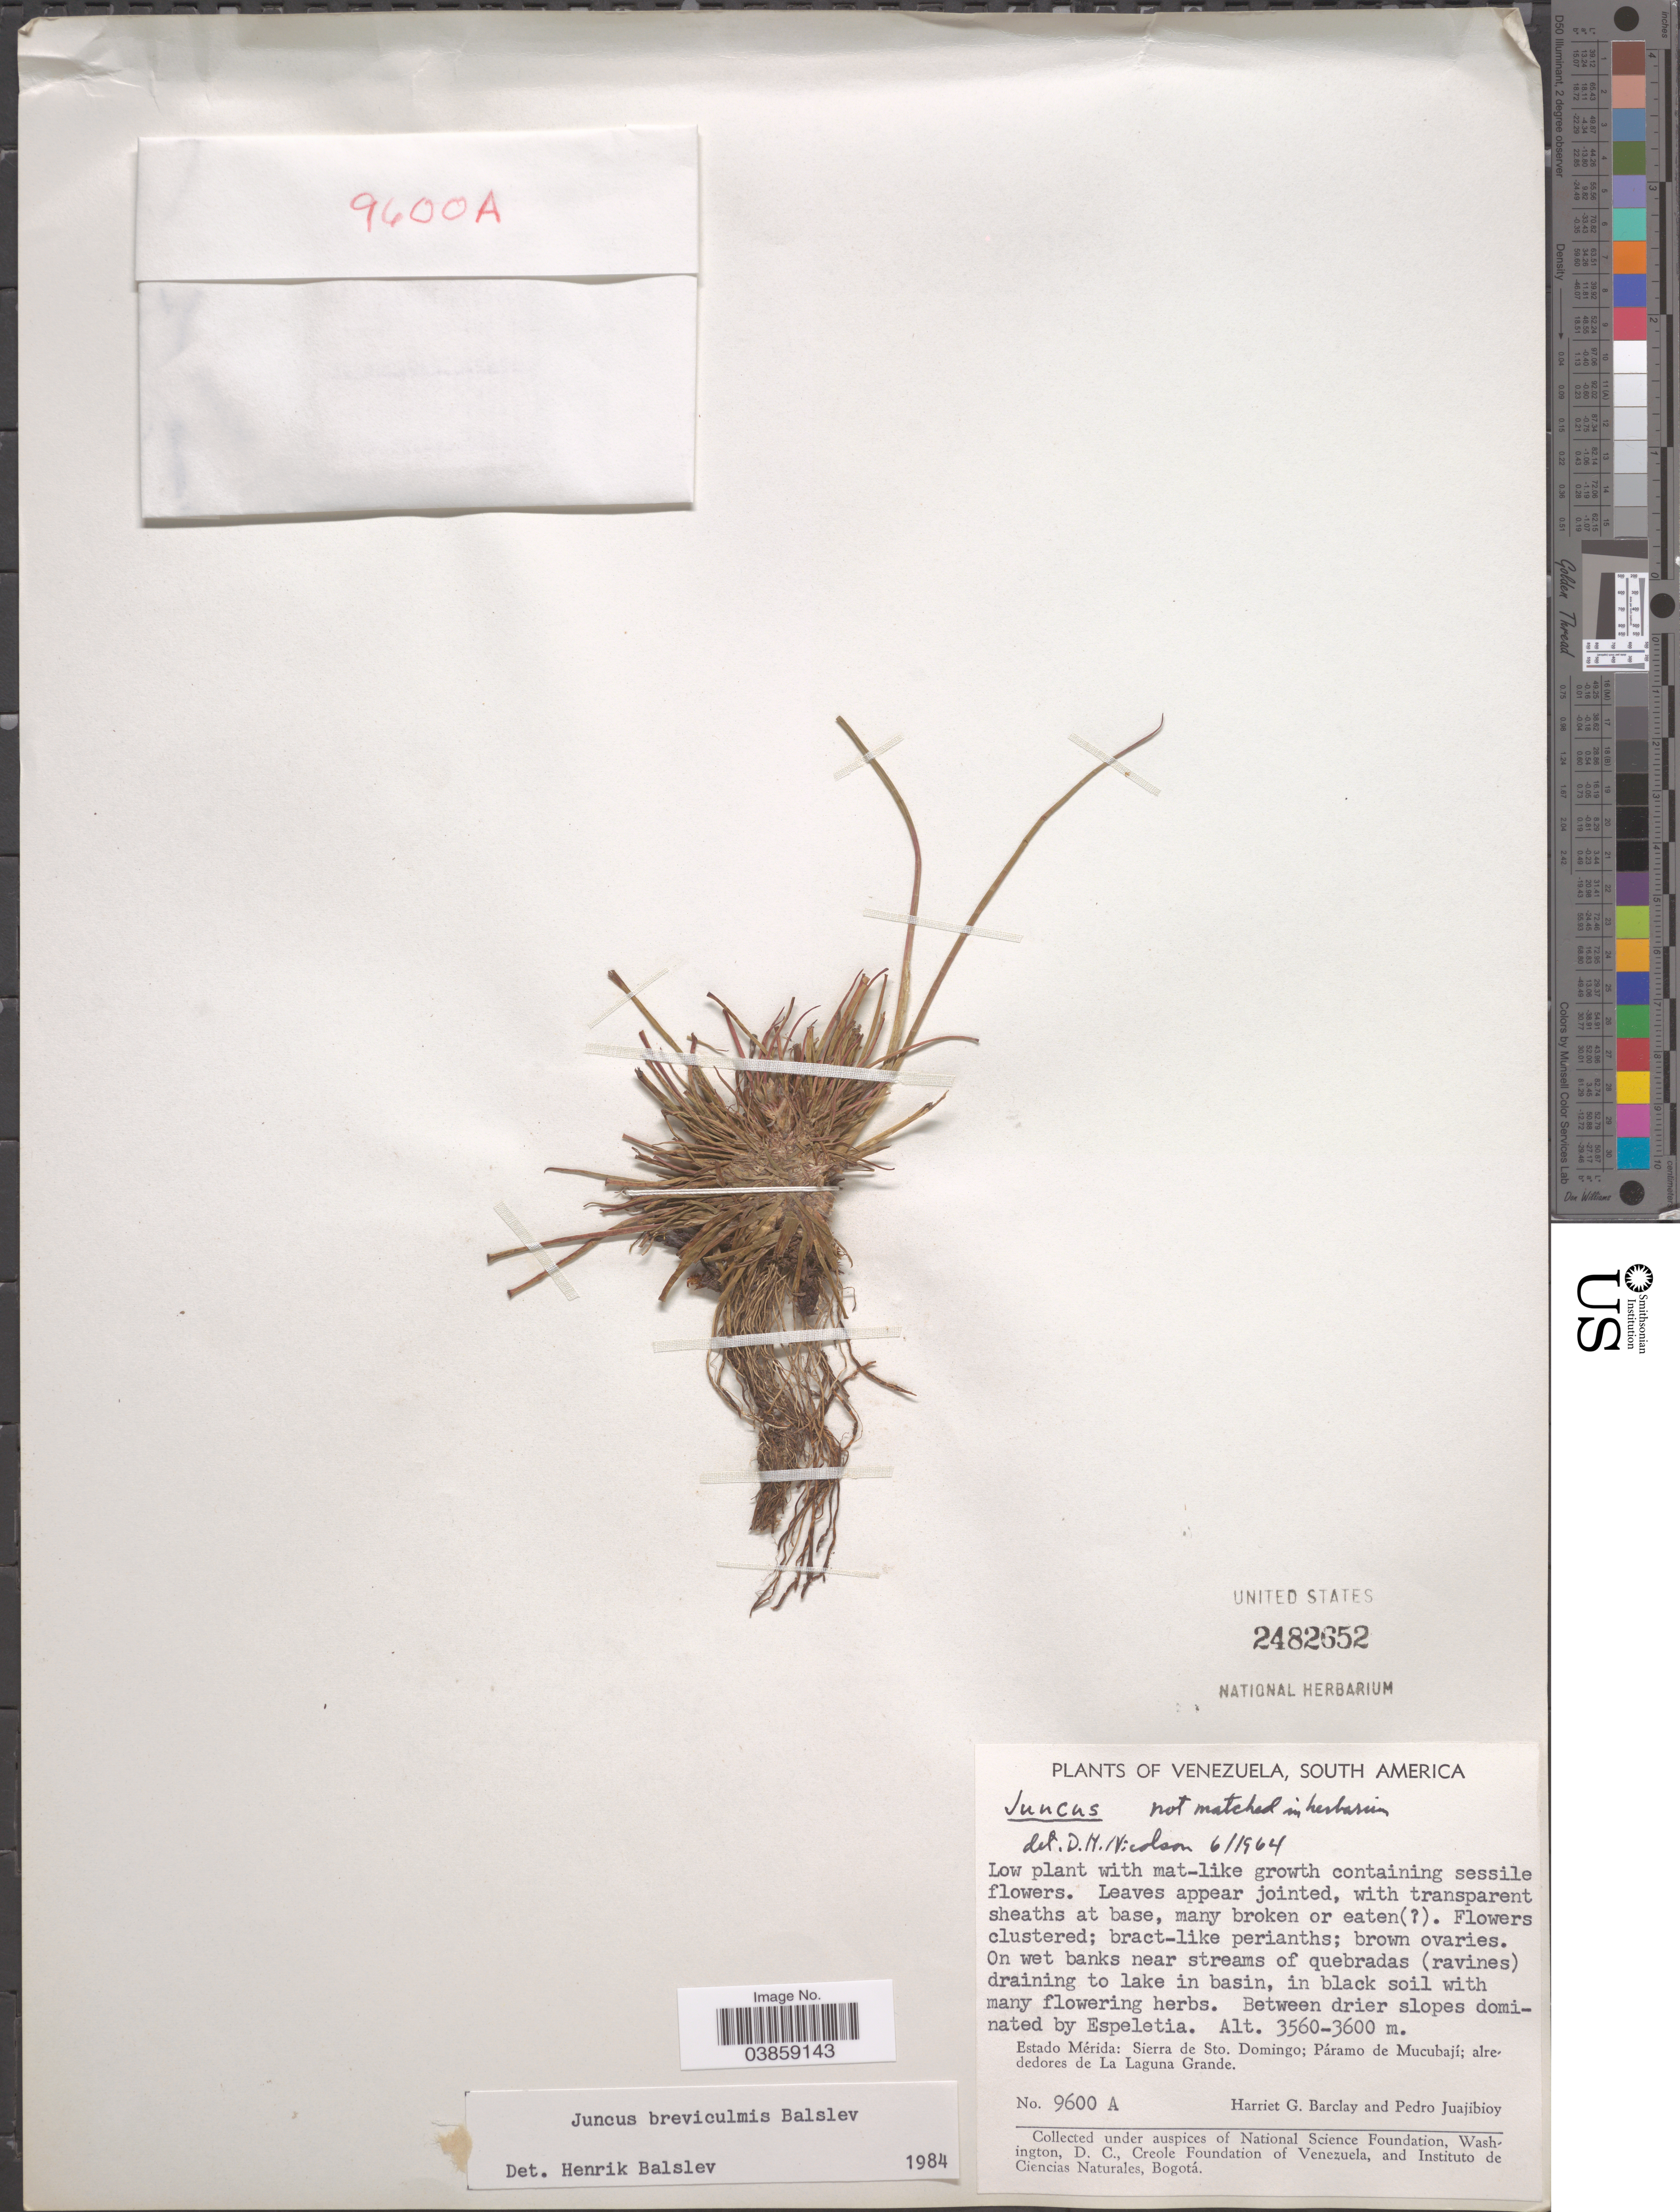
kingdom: Plantae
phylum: Tracheophyta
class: Liliopsida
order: Poales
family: Juncaceae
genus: Juncus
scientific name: Juncus breviculmis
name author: Balslev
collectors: H. G. Barclay & P. Juajibioy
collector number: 9600A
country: Venezuela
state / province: Merida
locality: Sierra de Sto. Domingo; Páramo de Mucubají; alrededores de La Laguna Grande.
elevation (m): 3560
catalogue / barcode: US 2482652